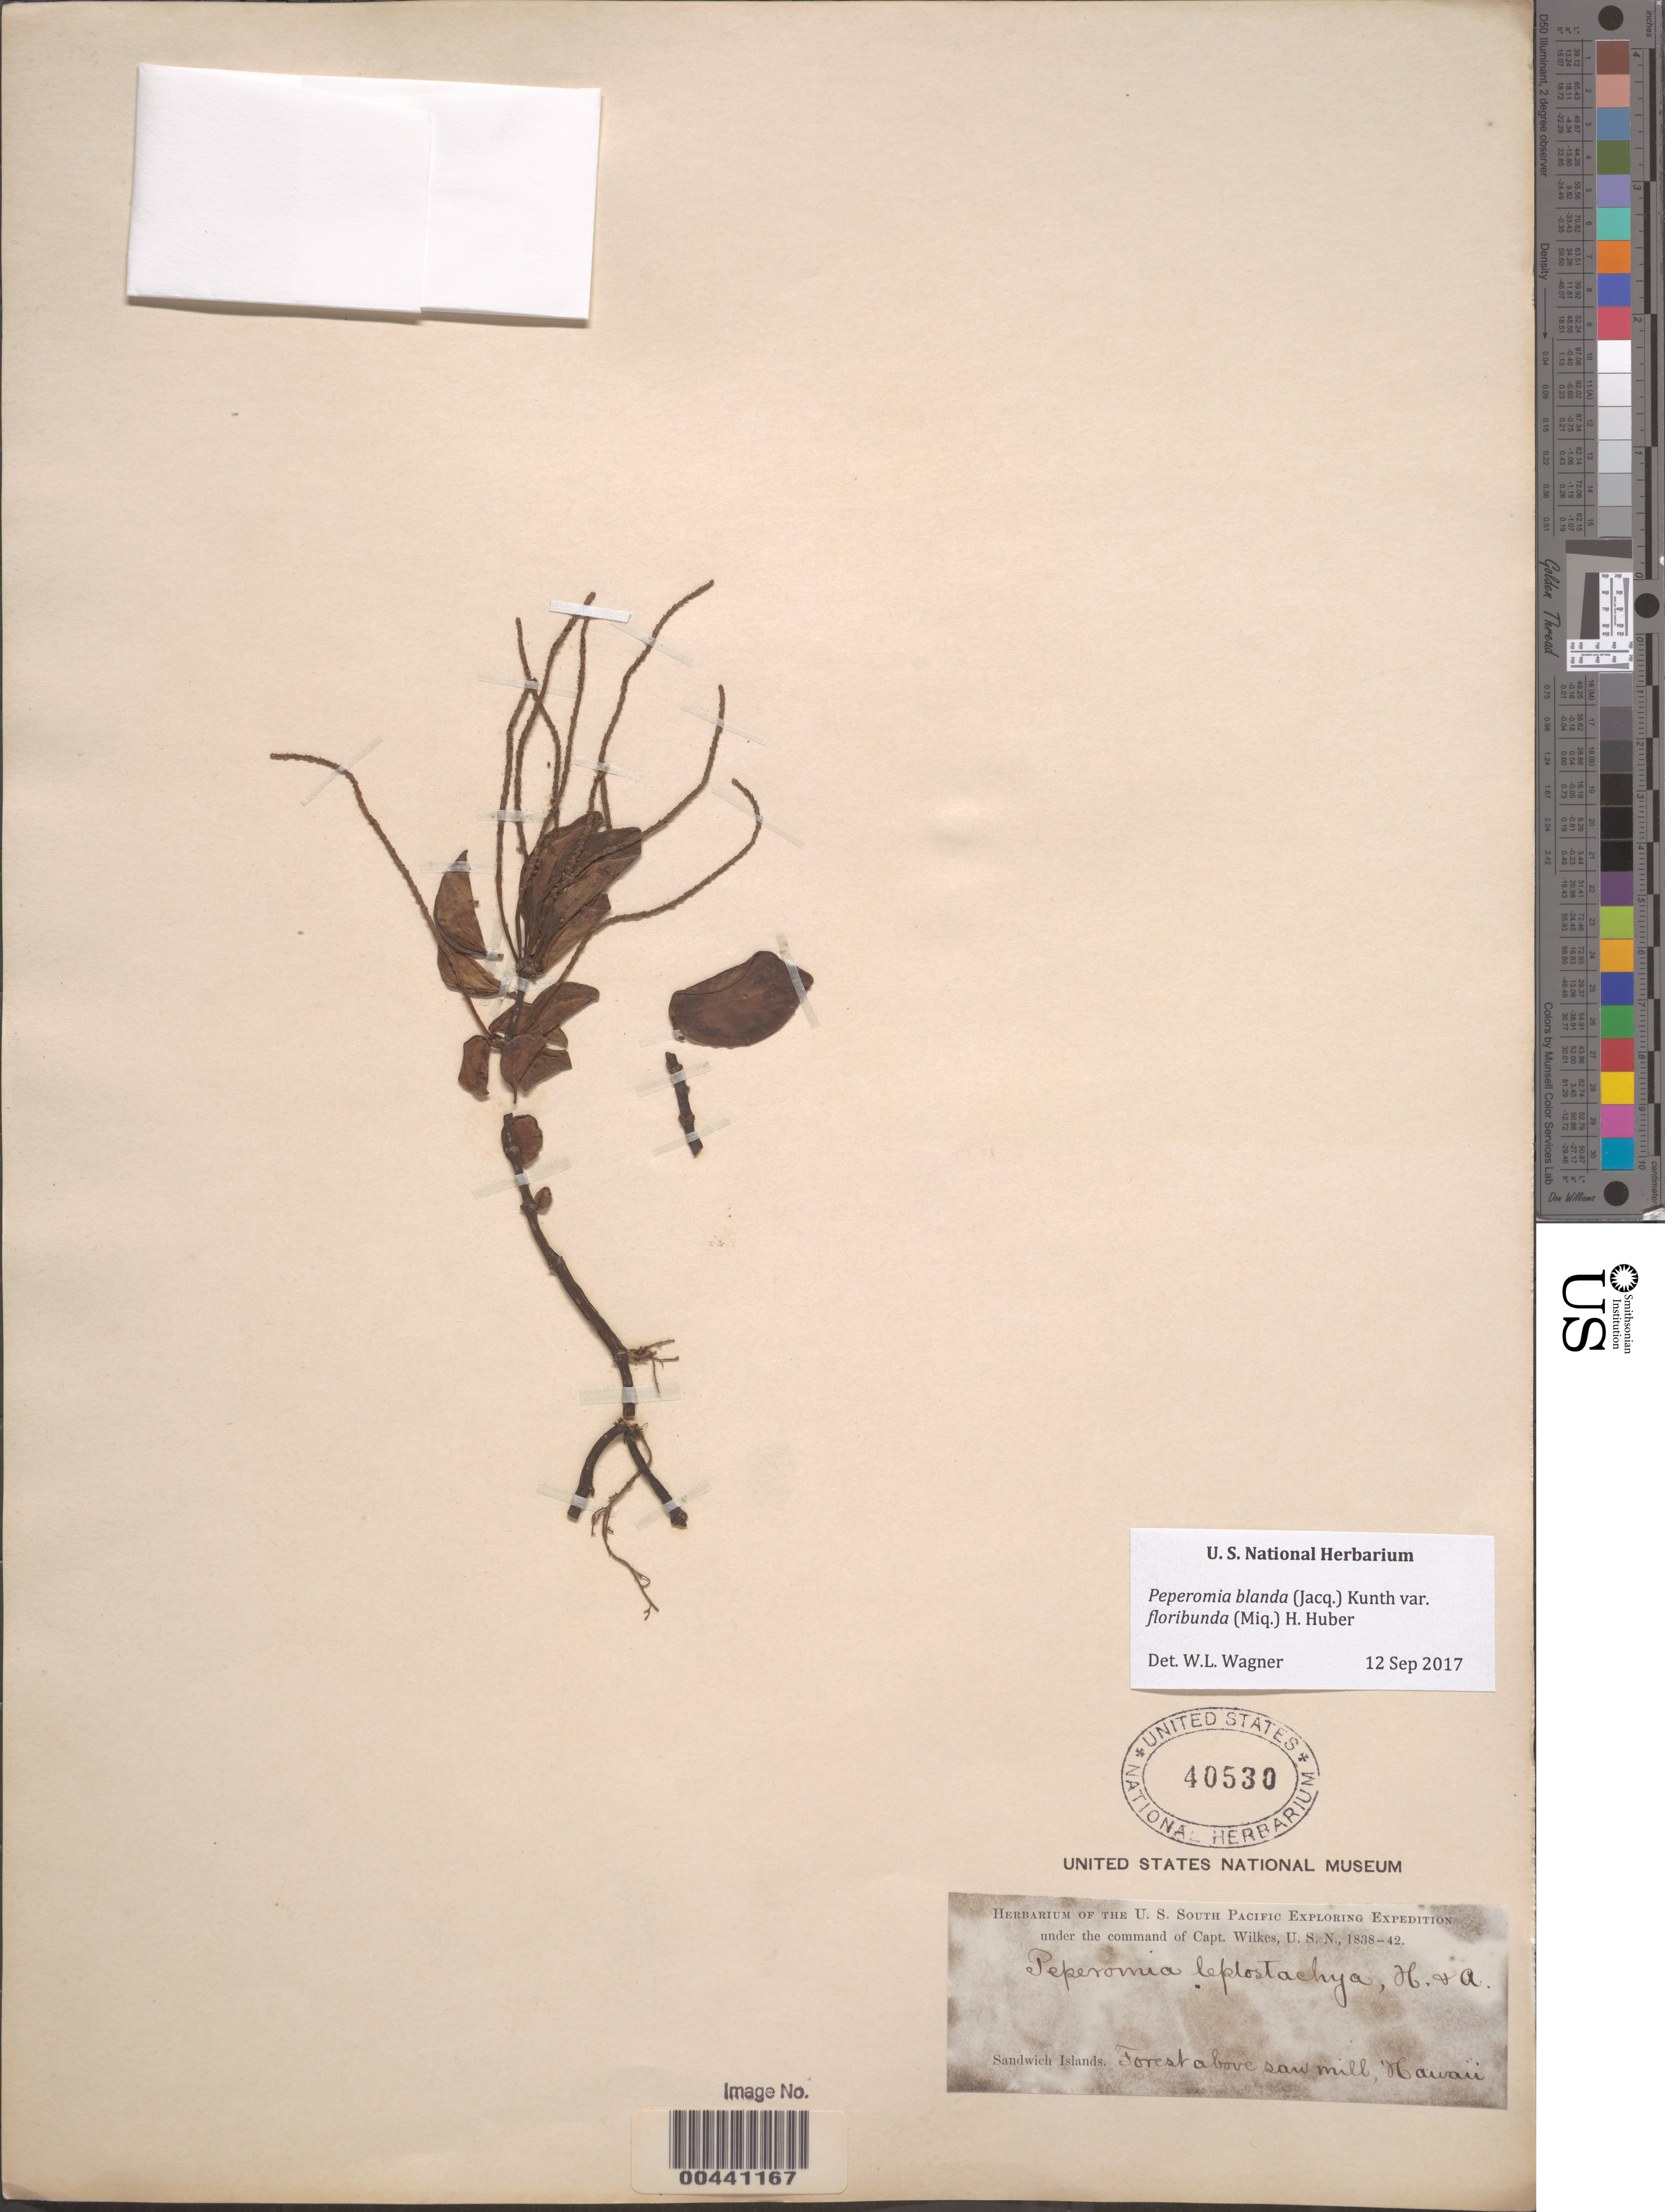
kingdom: Plantae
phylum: Tracheophyta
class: Magnoliopsida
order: Piperales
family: Piperaceae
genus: Peperomia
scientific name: Peperomia leptostachya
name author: Hook. & Arn.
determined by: Wagner, W. L., (BOT), Smithsonian Institution - National Museum of Natural History (UNITED STATES)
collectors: Wilkes Explor. Exped.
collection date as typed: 1838 to -- --- 1842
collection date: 1838/1842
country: United States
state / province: Hawaii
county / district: Hawaii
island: Hawaii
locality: Sandwich Islands. Forest above sawmill, Hawaii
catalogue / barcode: US 40530